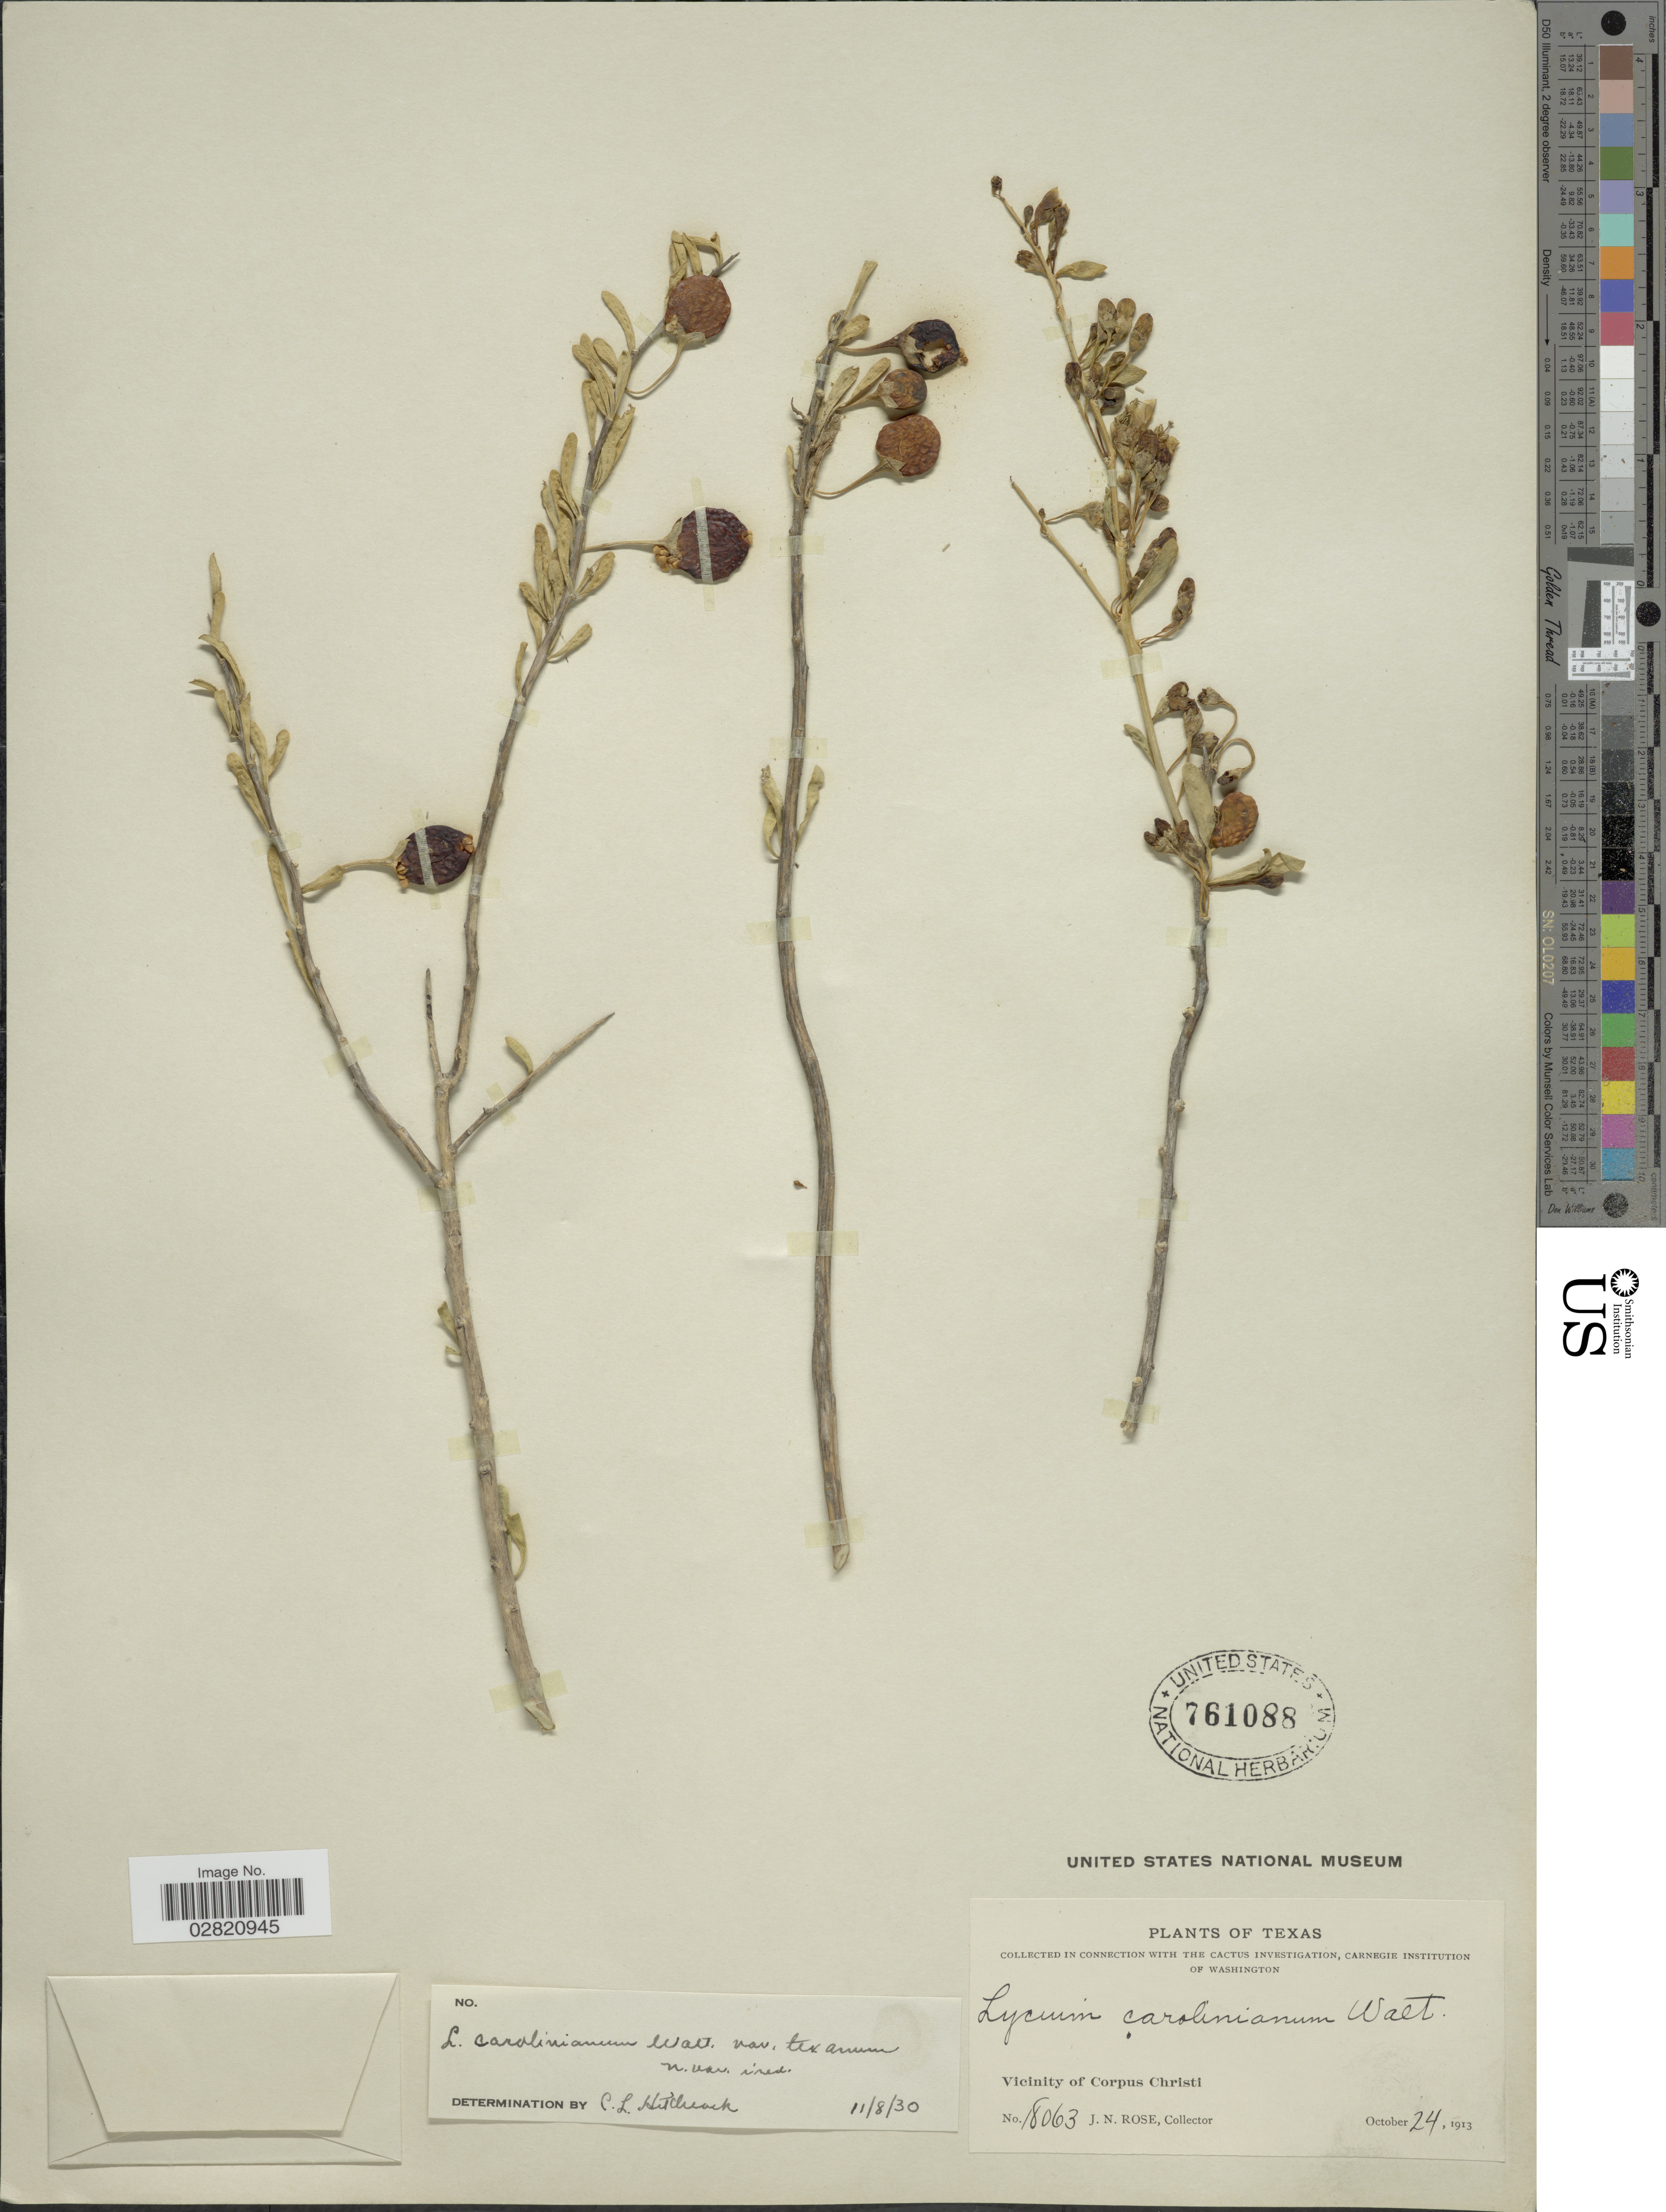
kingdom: Plantae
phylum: Tracheophyta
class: Magnoliopsida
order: Solanales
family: Solanaceae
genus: Lycium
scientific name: Lycium carolinianum var. quadrifidum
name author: Walter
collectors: J. N. Rose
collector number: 18063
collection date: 1913-10-24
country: United States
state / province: Texas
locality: Vicinity of Corpus Christi.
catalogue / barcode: US 761088